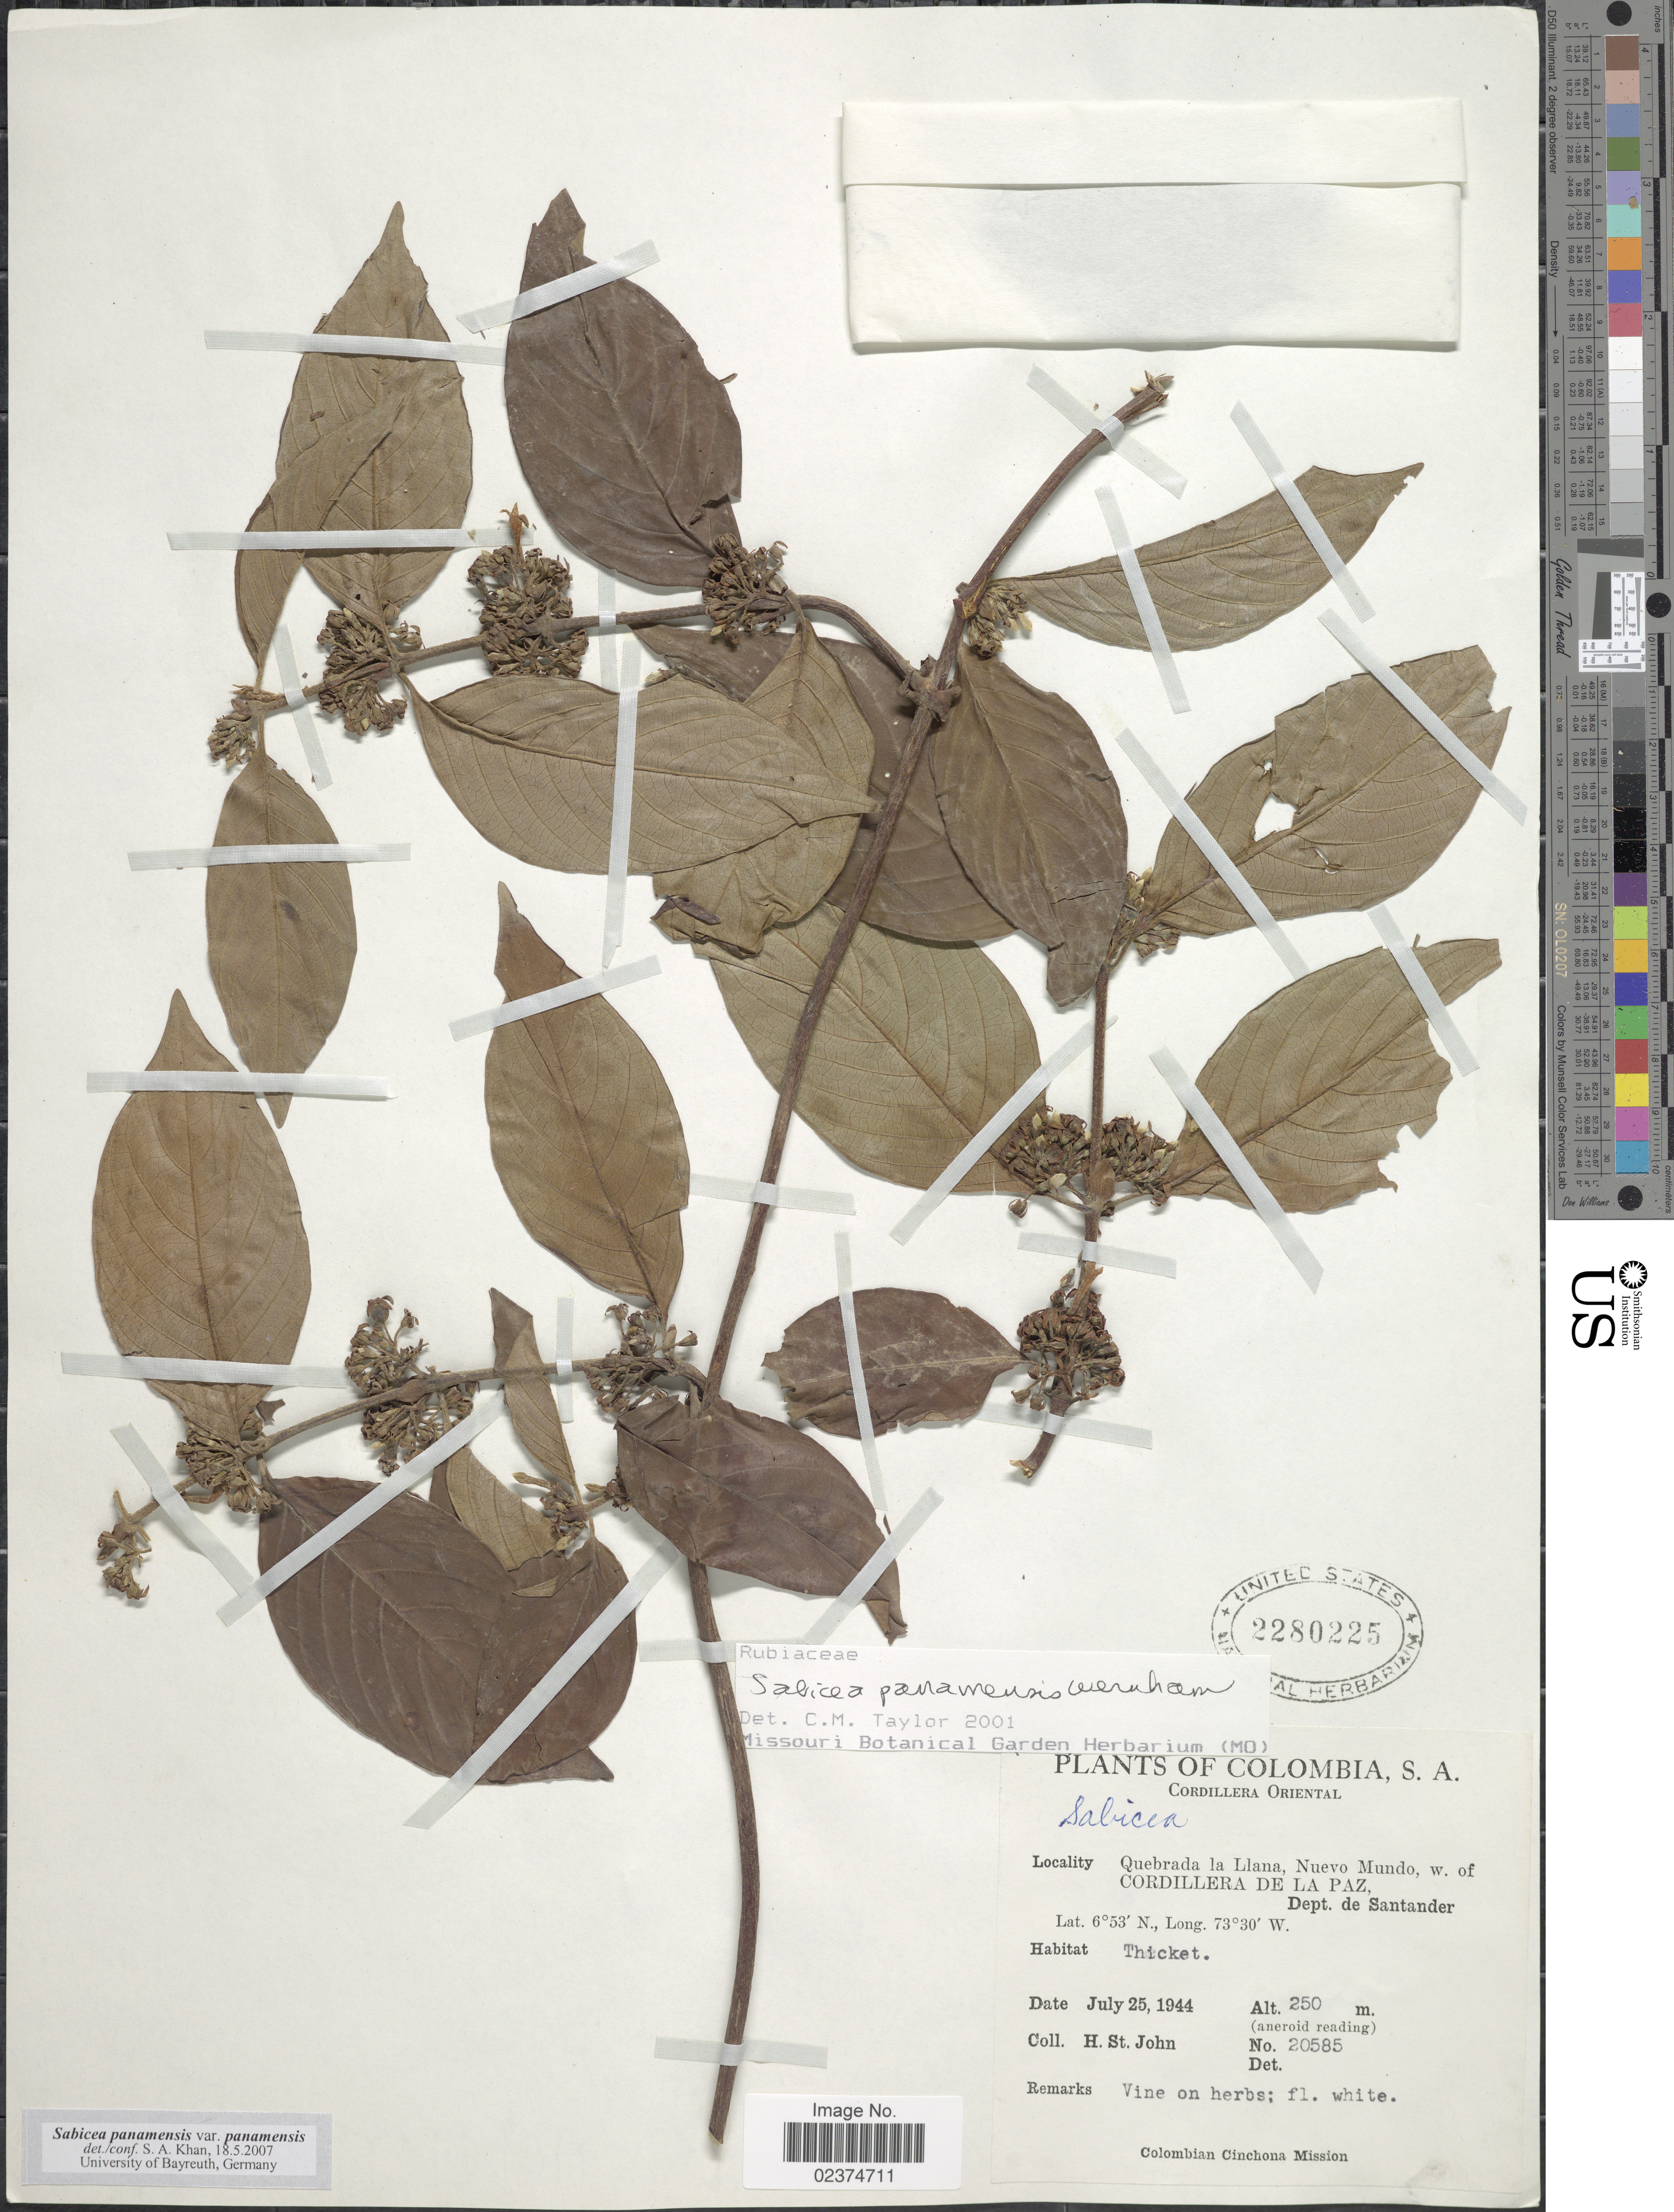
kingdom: Plantae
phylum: Tracheophyta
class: Magnoliopsida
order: Gentianales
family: Rubiaceae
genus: Sabicea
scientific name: Sabicea panamensis var. panamensis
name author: Wernham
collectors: H. St. John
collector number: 20585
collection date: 1944-07-25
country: Colombia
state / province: Santander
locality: Cordillera Oriental, Quebrada la Llana, Nuevo Mundo, w. of Cordillera De La Paz, thicket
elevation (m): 250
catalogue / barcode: US 2280225